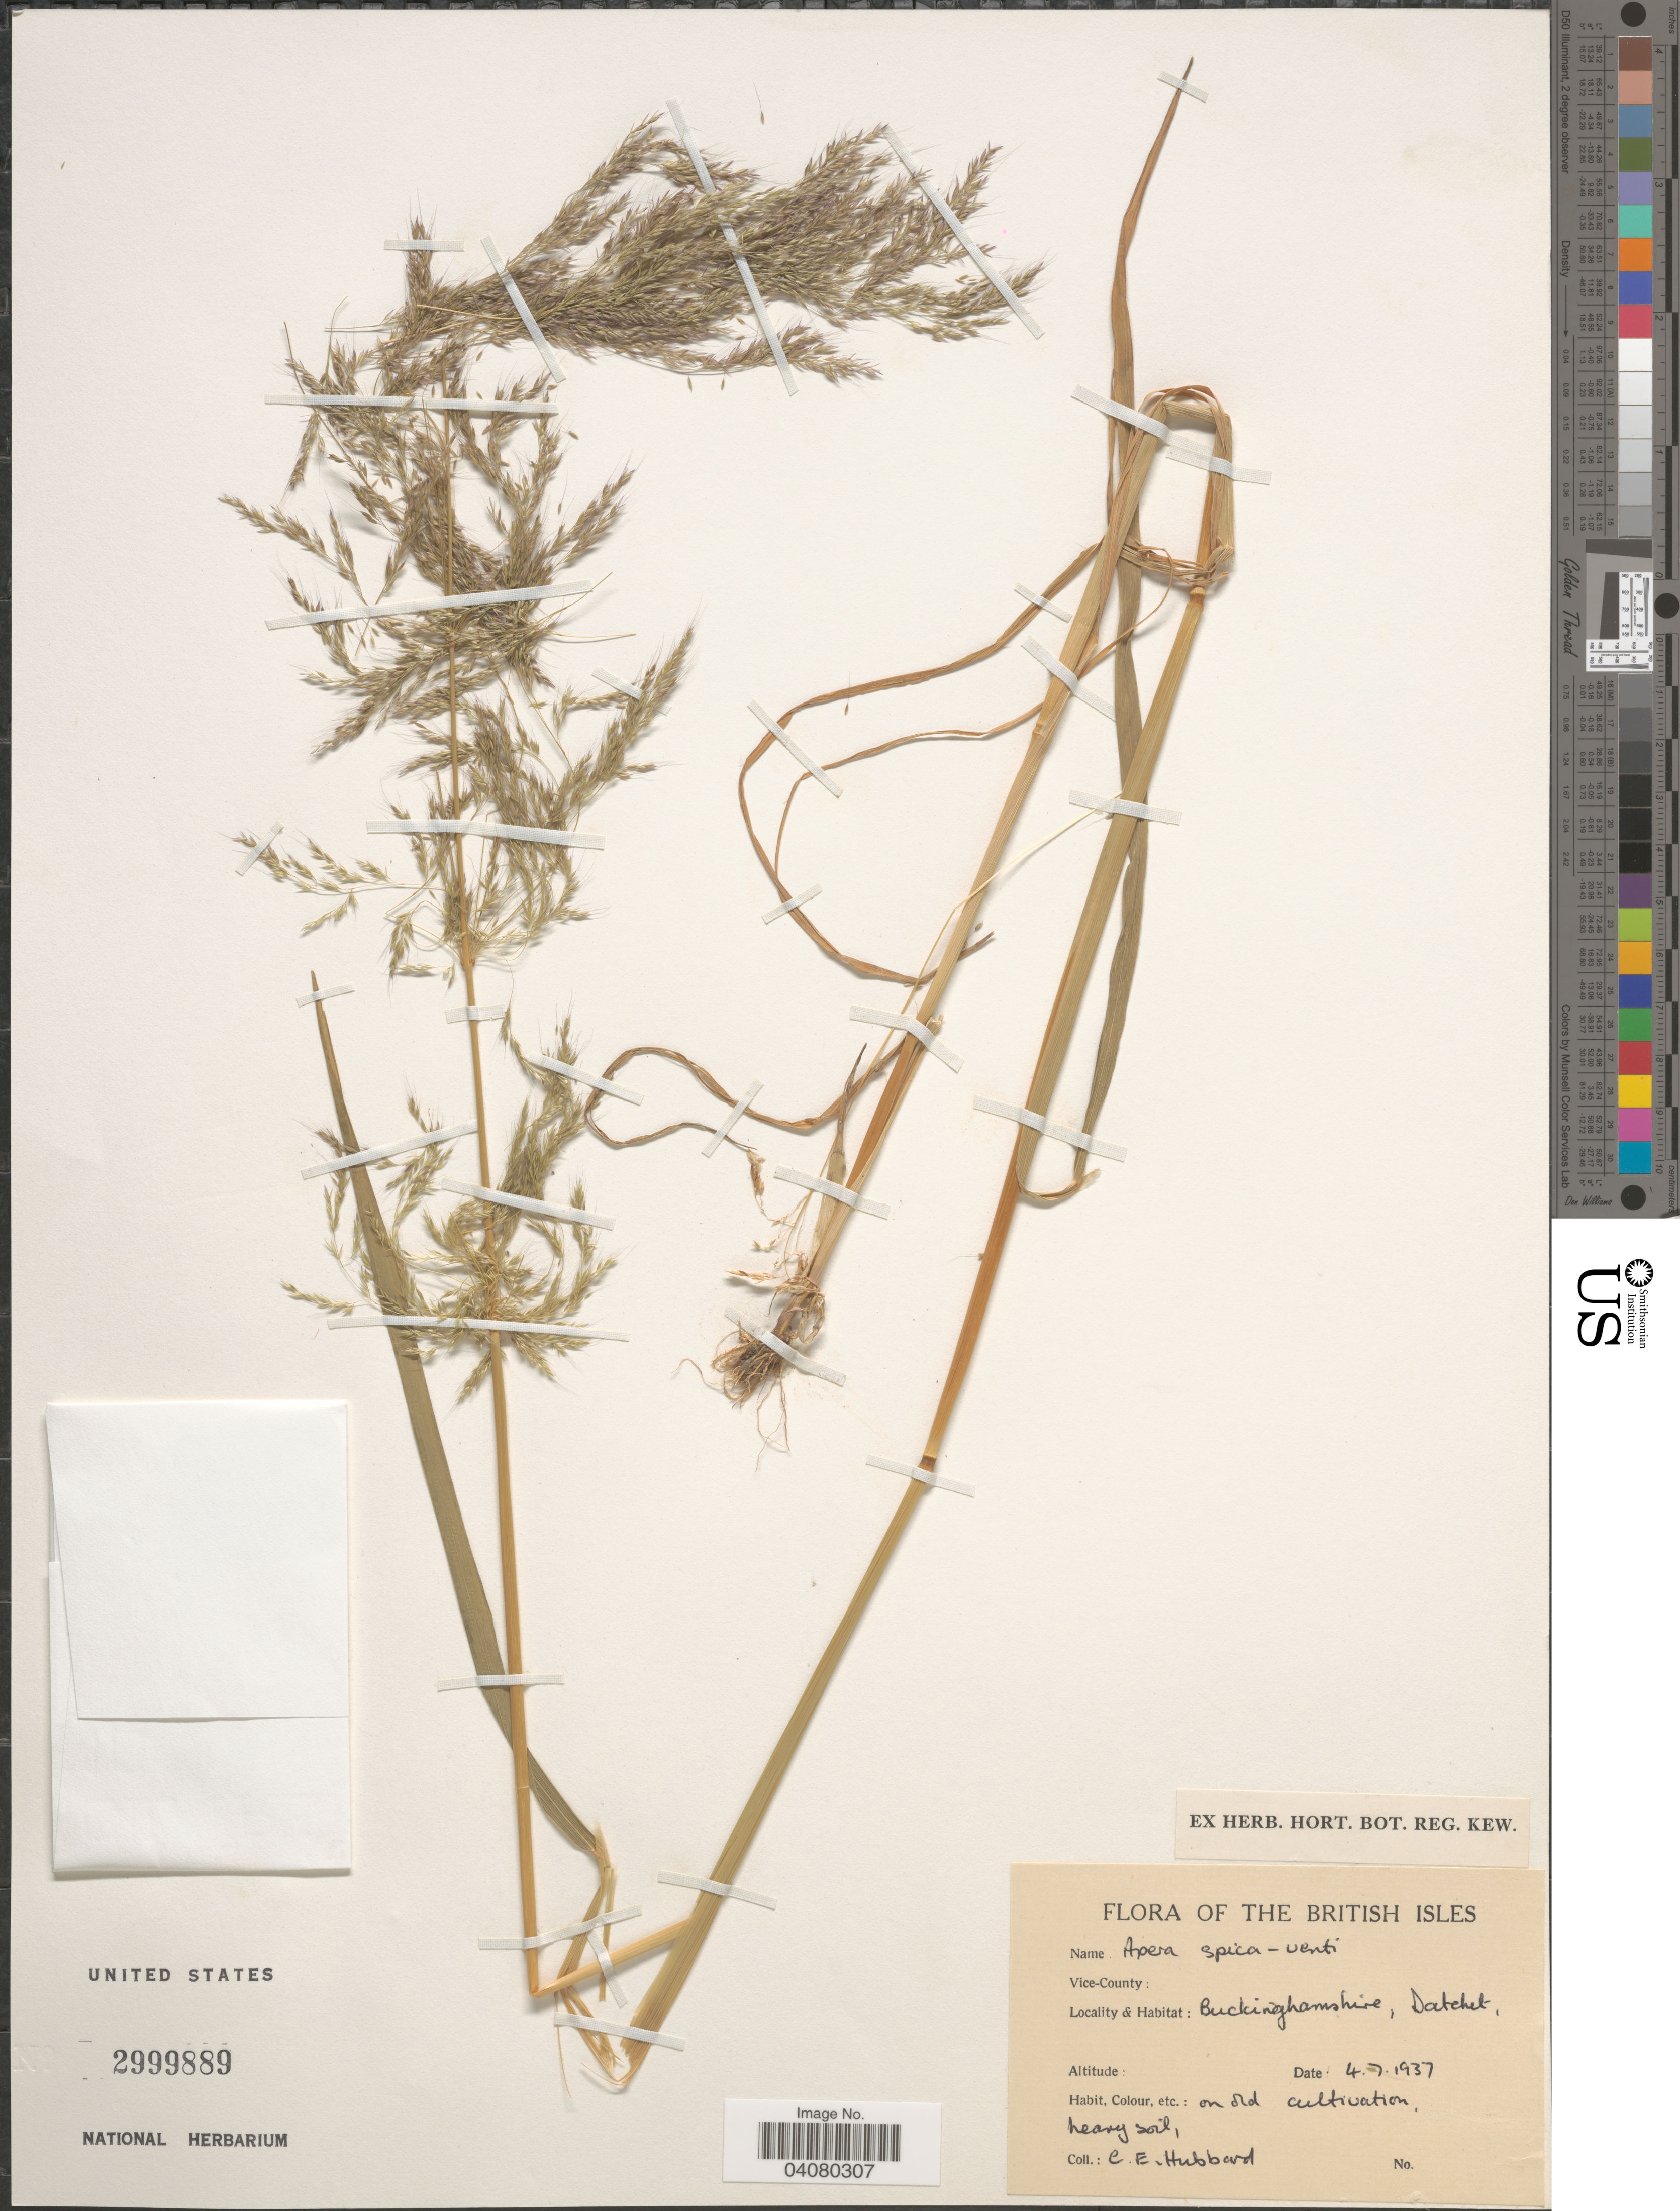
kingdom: Plantae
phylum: Tracheophyta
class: Liliopsida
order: Poales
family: Poaceae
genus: Apera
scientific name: Apera spica-venti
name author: (L.) P. Beauv.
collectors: C. E. Hubbard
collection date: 1937-07-04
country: United Kingdom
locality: British Isles. Buckinghamshire, Datchet. On old cultivation.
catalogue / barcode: US 2999889